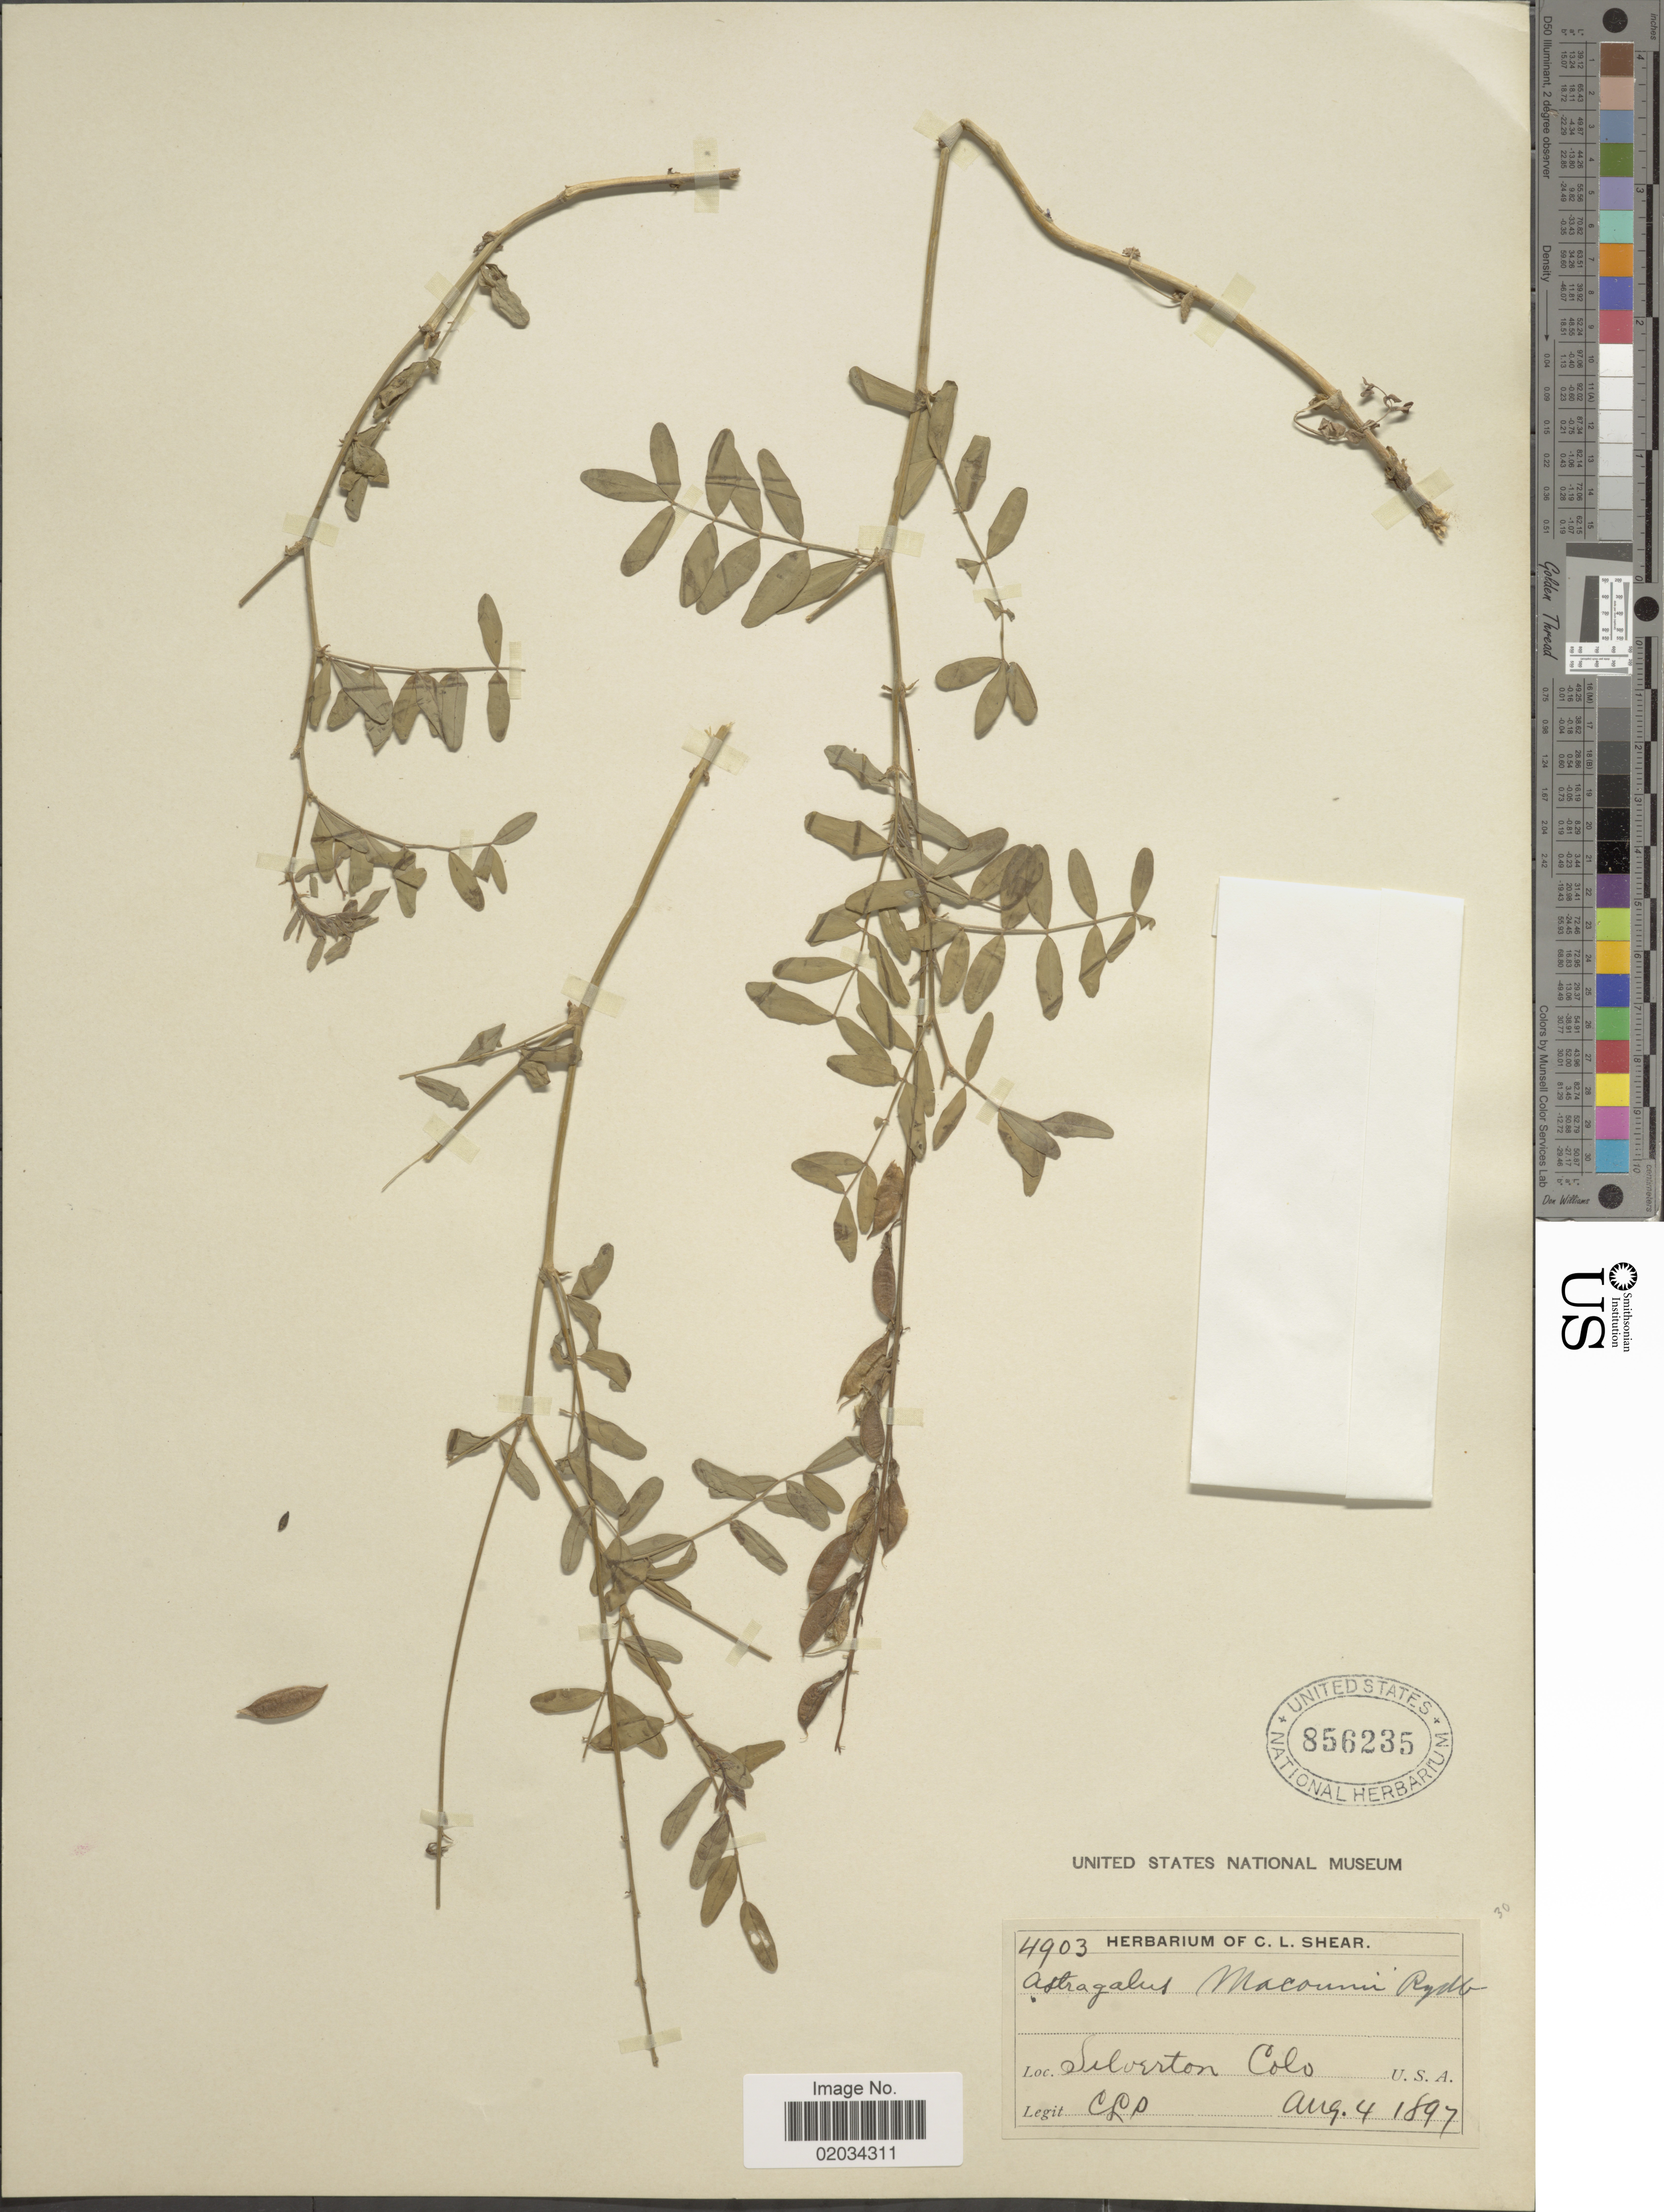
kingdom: Plantae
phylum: Tracheophyta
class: Magnoliopsida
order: Fabales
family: Fabaceae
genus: Astragalus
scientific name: Astragalus robbinsii var. minor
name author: (Hook.) Barneby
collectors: C. L. Shear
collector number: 4903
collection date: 1897-08-04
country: United States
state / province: Colorado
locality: Silverton, Colo.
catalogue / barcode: US 856235